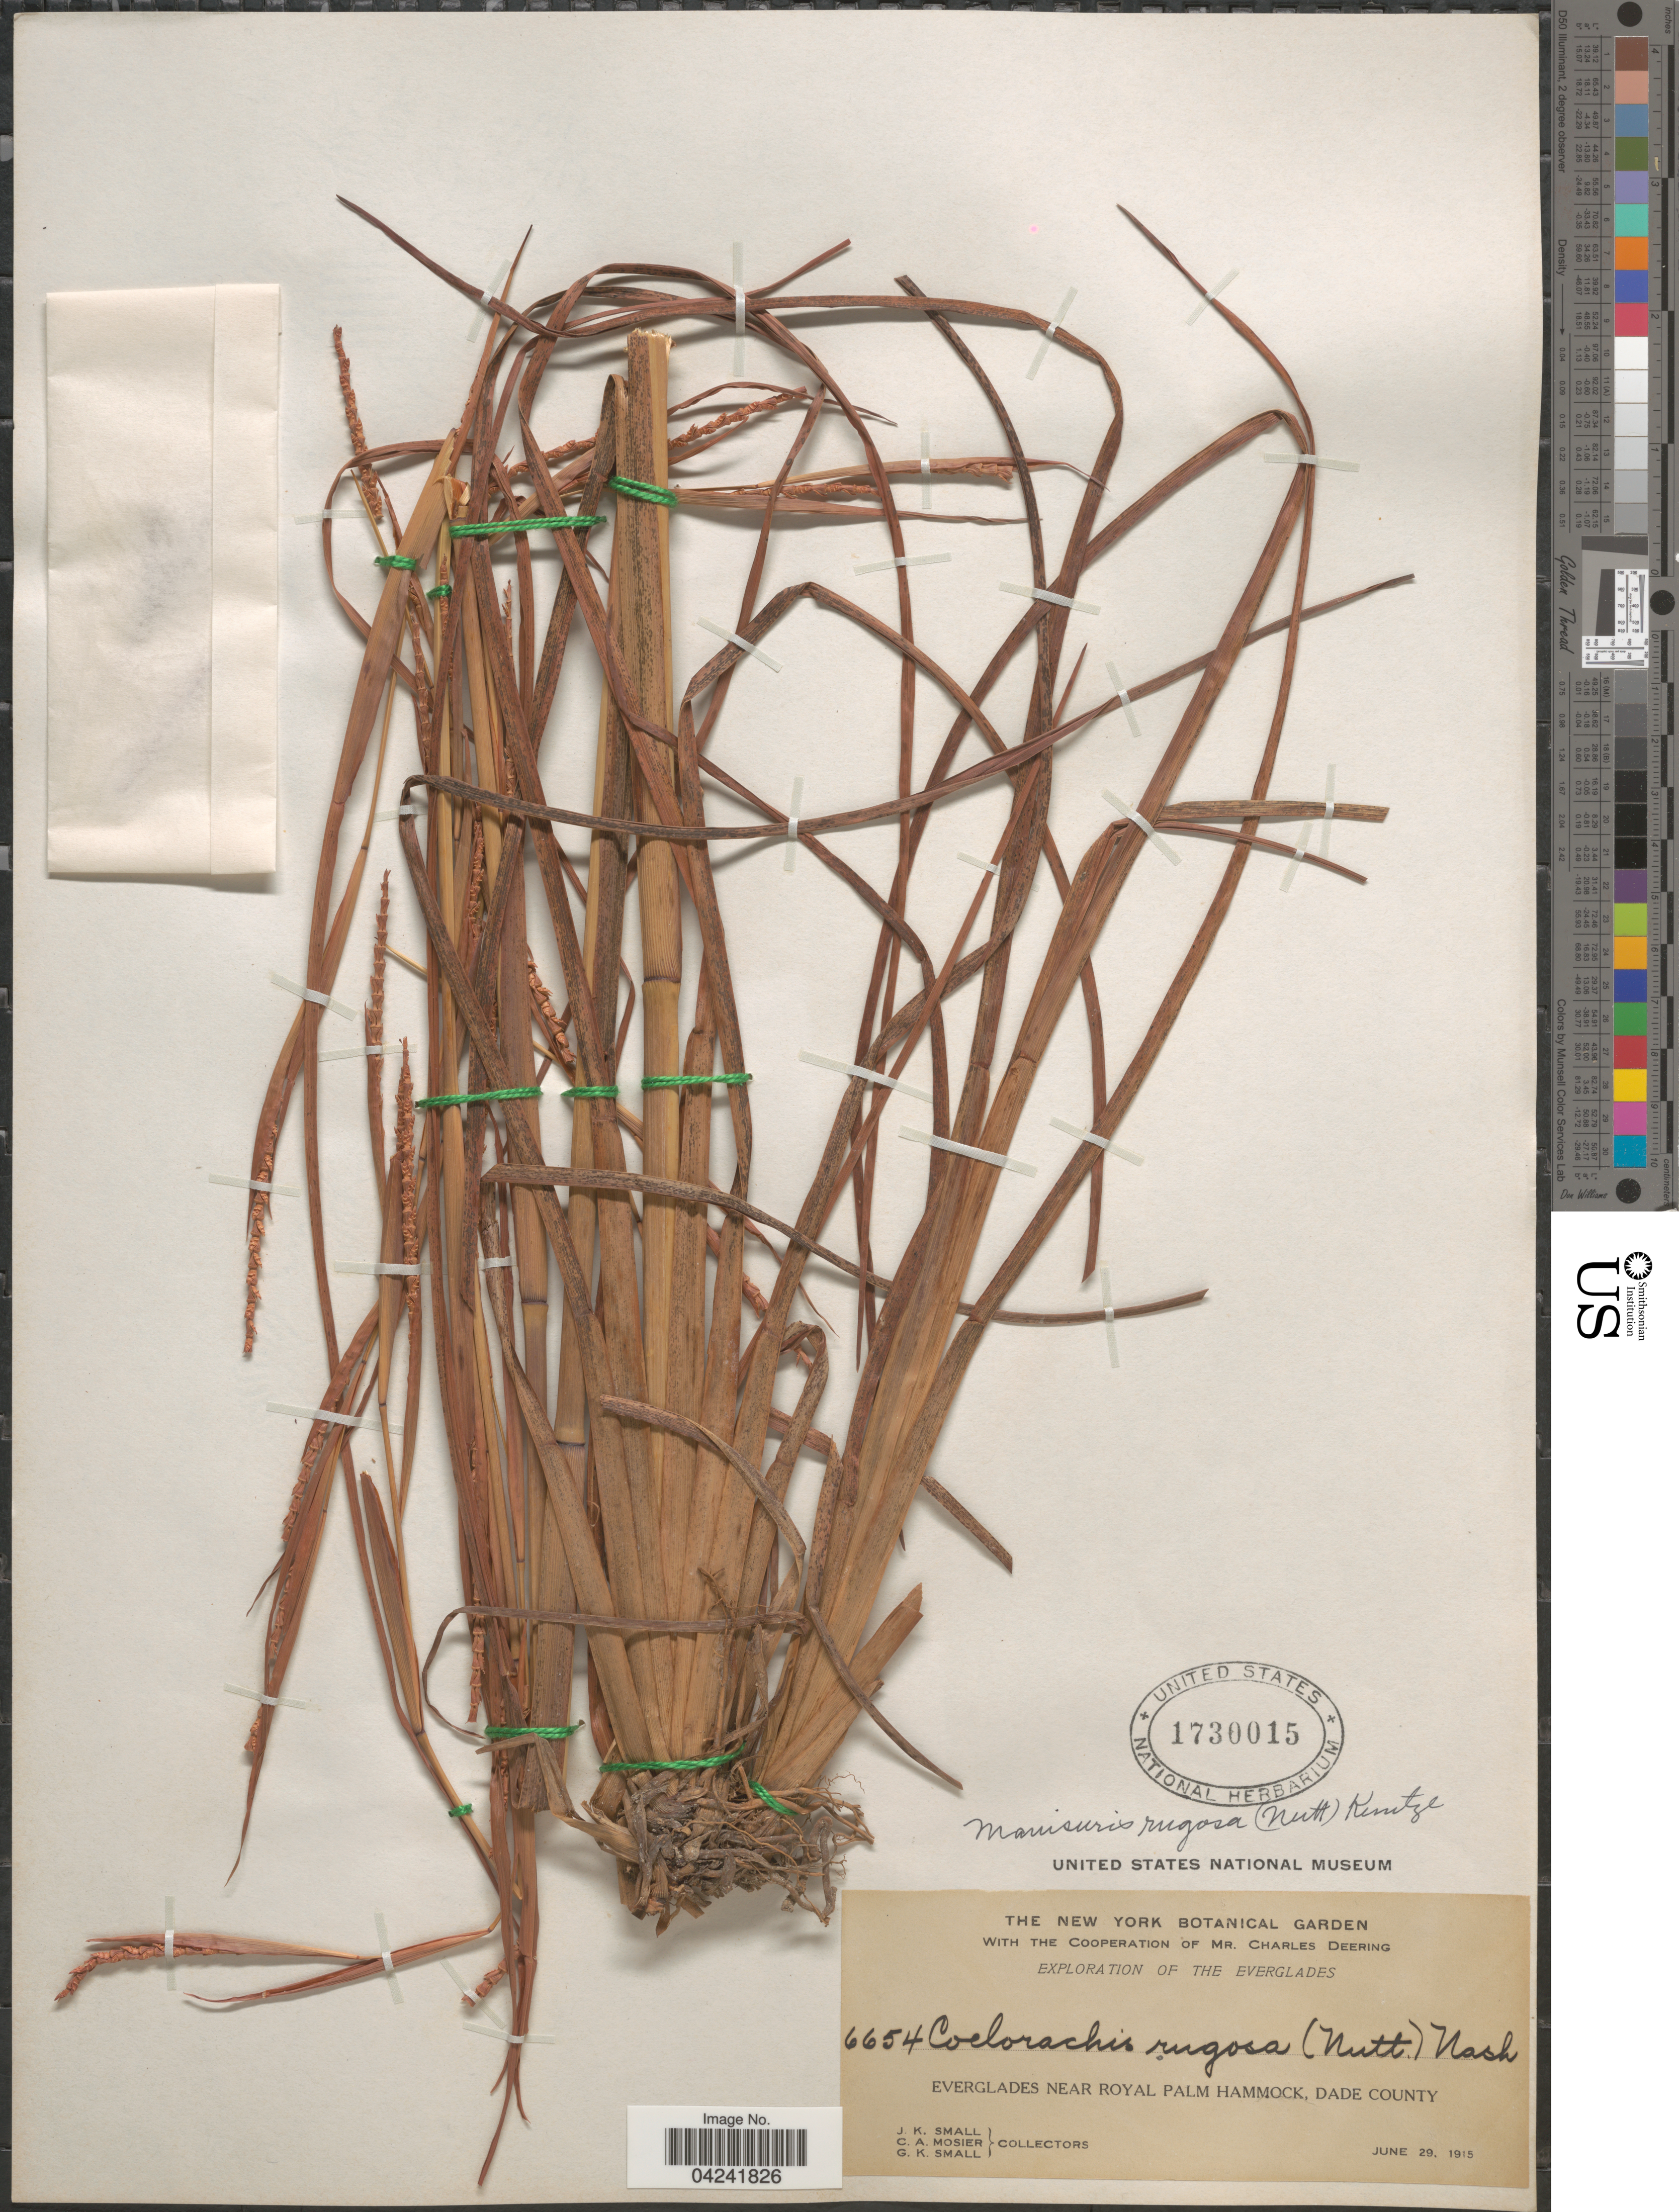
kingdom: Plantae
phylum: Tracheophyta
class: Liliopsida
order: Poales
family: Poaceae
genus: Mnesithea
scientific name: Mnesithea rugosa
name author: (Nutt.) de Koning & Sosef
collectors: J. K. Small, C. A. Mosier & G. K. Small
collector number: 6654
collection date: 1915-06-29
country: United States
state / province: Florida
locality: Exploration of The Everglades. Everglades near Royal Palm Hammock, Dade County.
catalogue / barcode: US 1730015